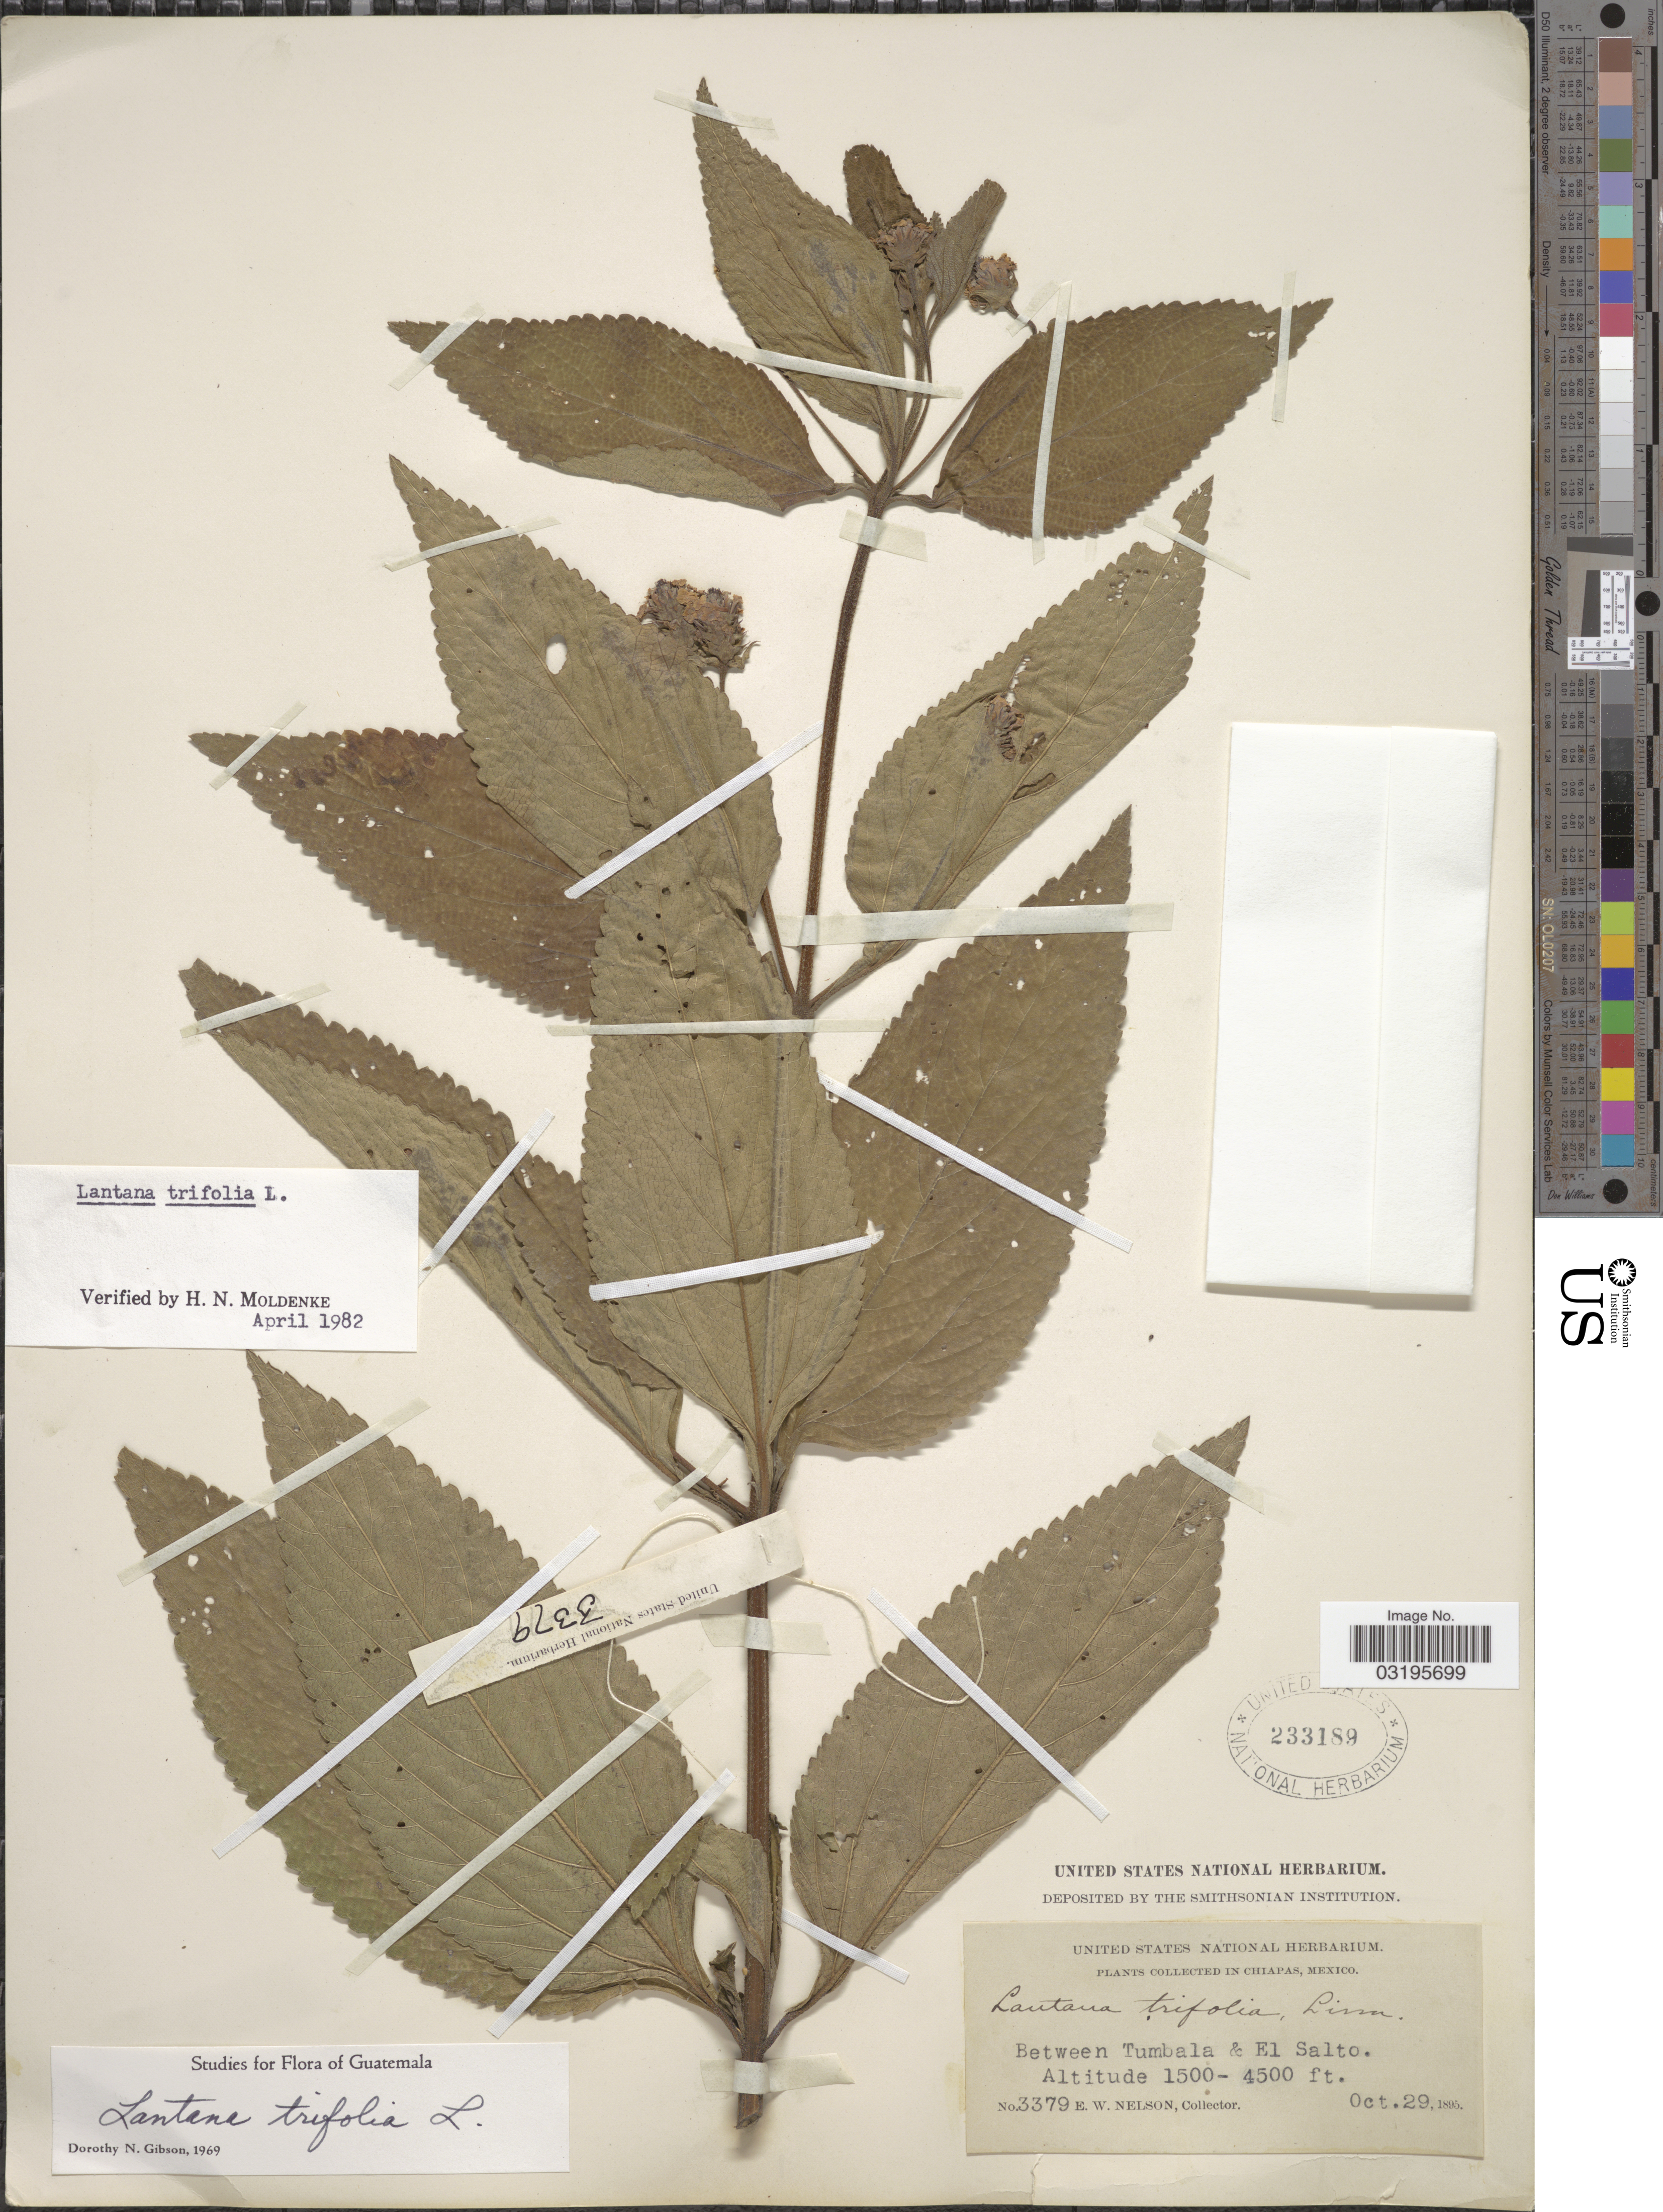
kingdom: Plantae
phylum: Tracheophyta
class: Magnoliopsida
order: Lamiales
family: Verbenaceae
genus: Lantana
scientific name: Lantana trifolia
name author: L.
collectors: E. W. Nelson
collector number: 3379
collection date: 1895-10-29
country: Mexico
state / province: Chiapas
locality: Between Tumbala & El Salto.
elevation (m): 457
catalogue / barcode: US 233189